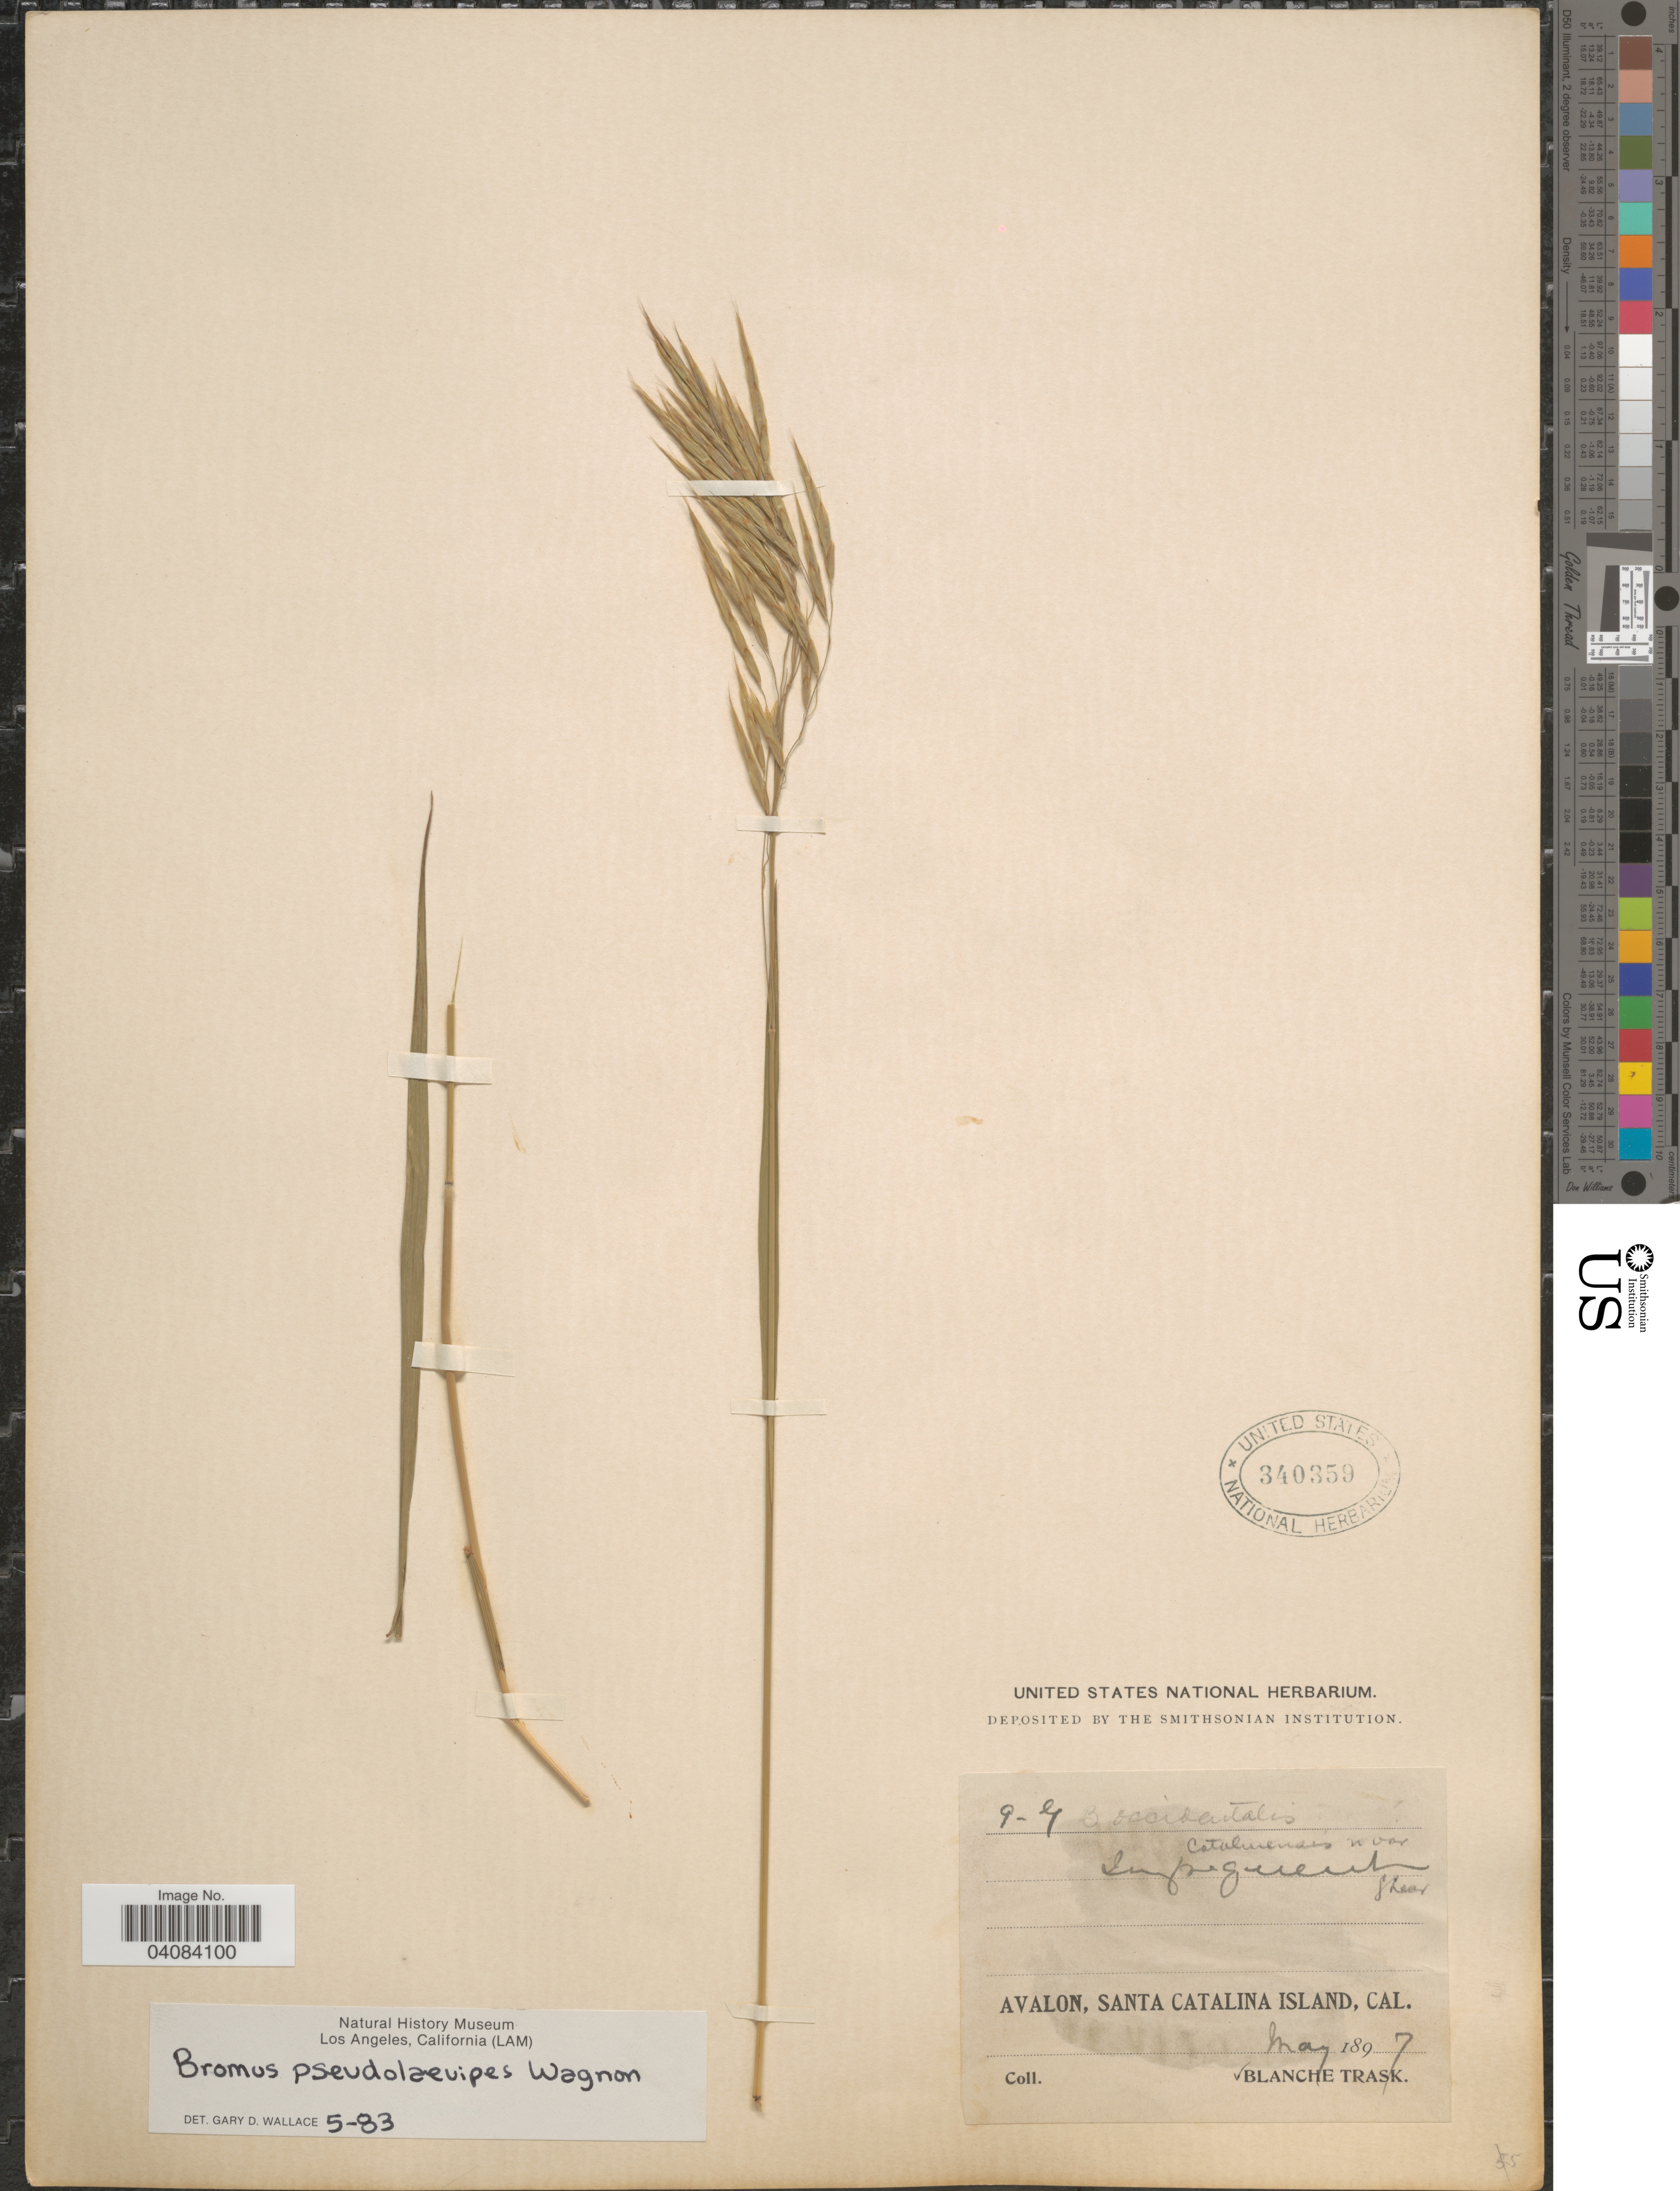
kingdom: Plantae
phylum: Tracheophyta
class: Liliopsida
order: Poales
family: Poaceae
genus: Bromus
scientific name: Bromus pseudolaevipes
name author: Wagnon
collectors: B. Trask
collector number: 9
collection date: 1897-05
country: United States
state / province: California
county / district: Los Angeles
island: Santa Catalina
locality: Avalon, Santa Catalina Island.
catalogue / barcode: US 340359